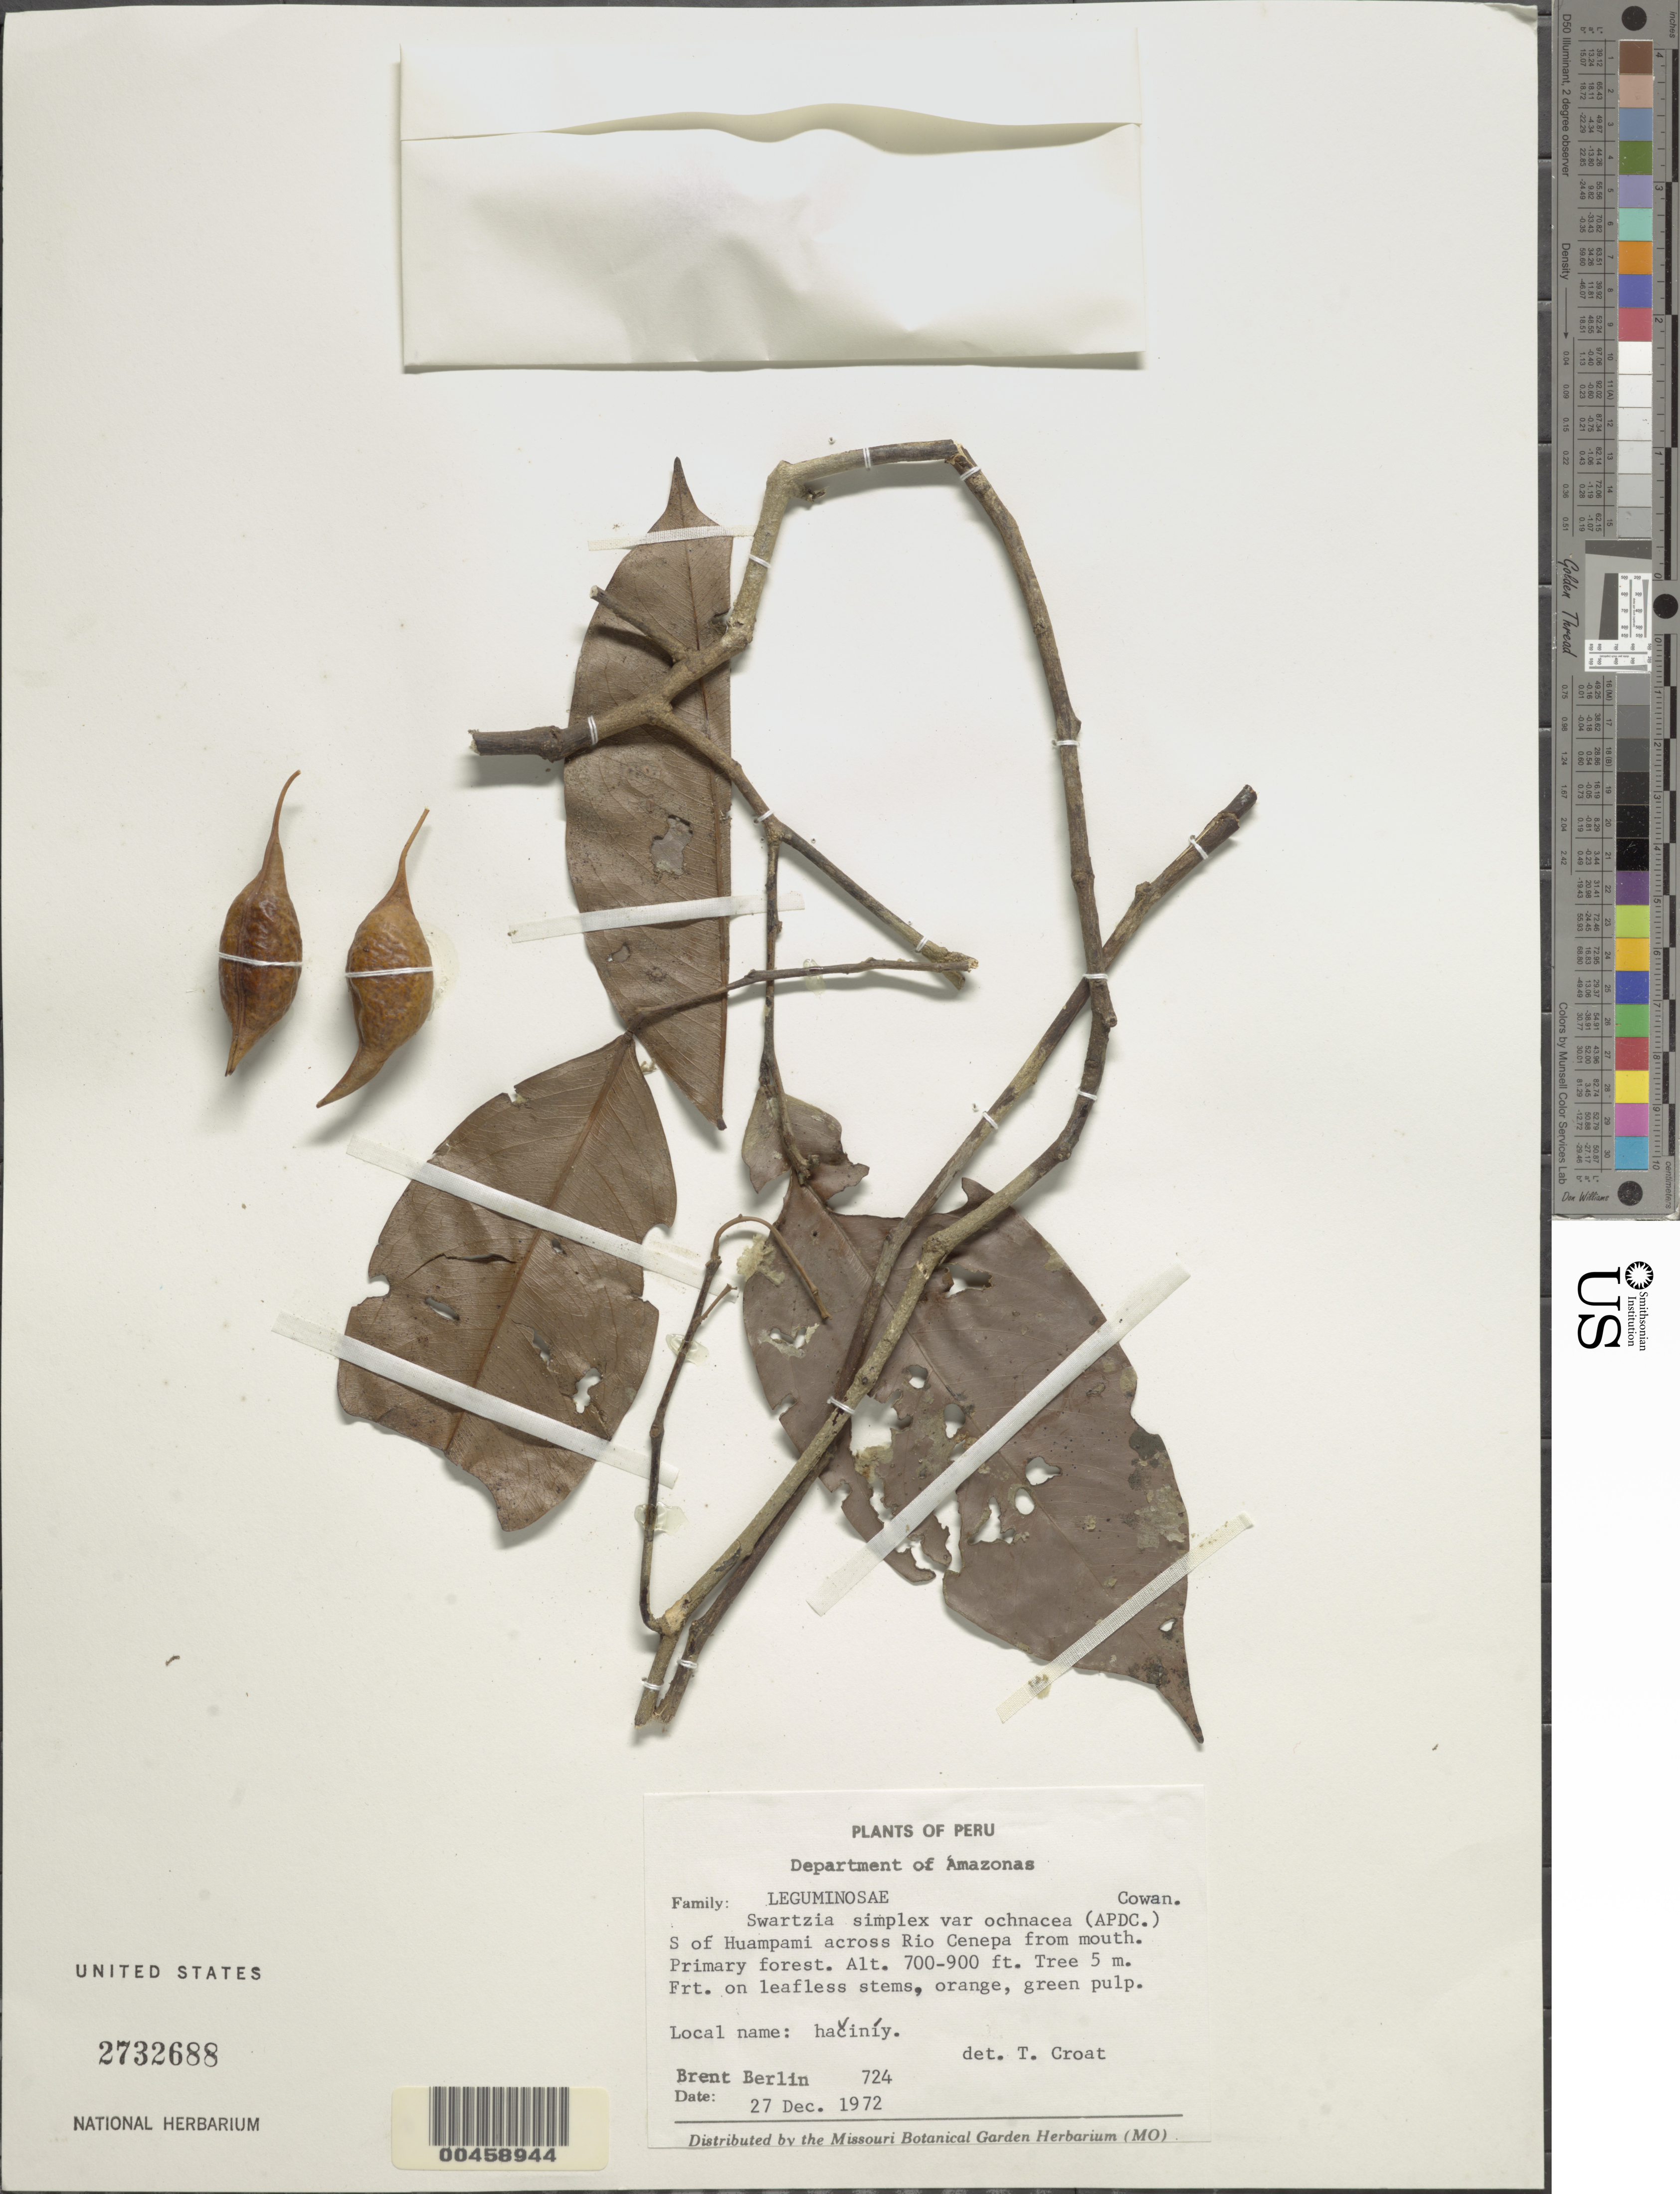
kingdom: Plantae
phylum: Tracheophyta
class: Magnoliopsida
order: Fabales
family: Fabaceae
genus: Swartzia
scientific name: Swartzia simplex var. ochnacea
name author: (DC.) R.S. Cowan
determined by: Croat, Thomas B., Missouri Botanical Garden (MO)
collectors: B. Berlin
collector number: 724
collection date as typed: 27 Dec 1972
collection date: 1972-12-27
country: Peru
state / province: Amazonas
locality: Huampami, S of; across Río Cenepa from mouth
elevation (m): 213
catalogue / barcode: US 2732688